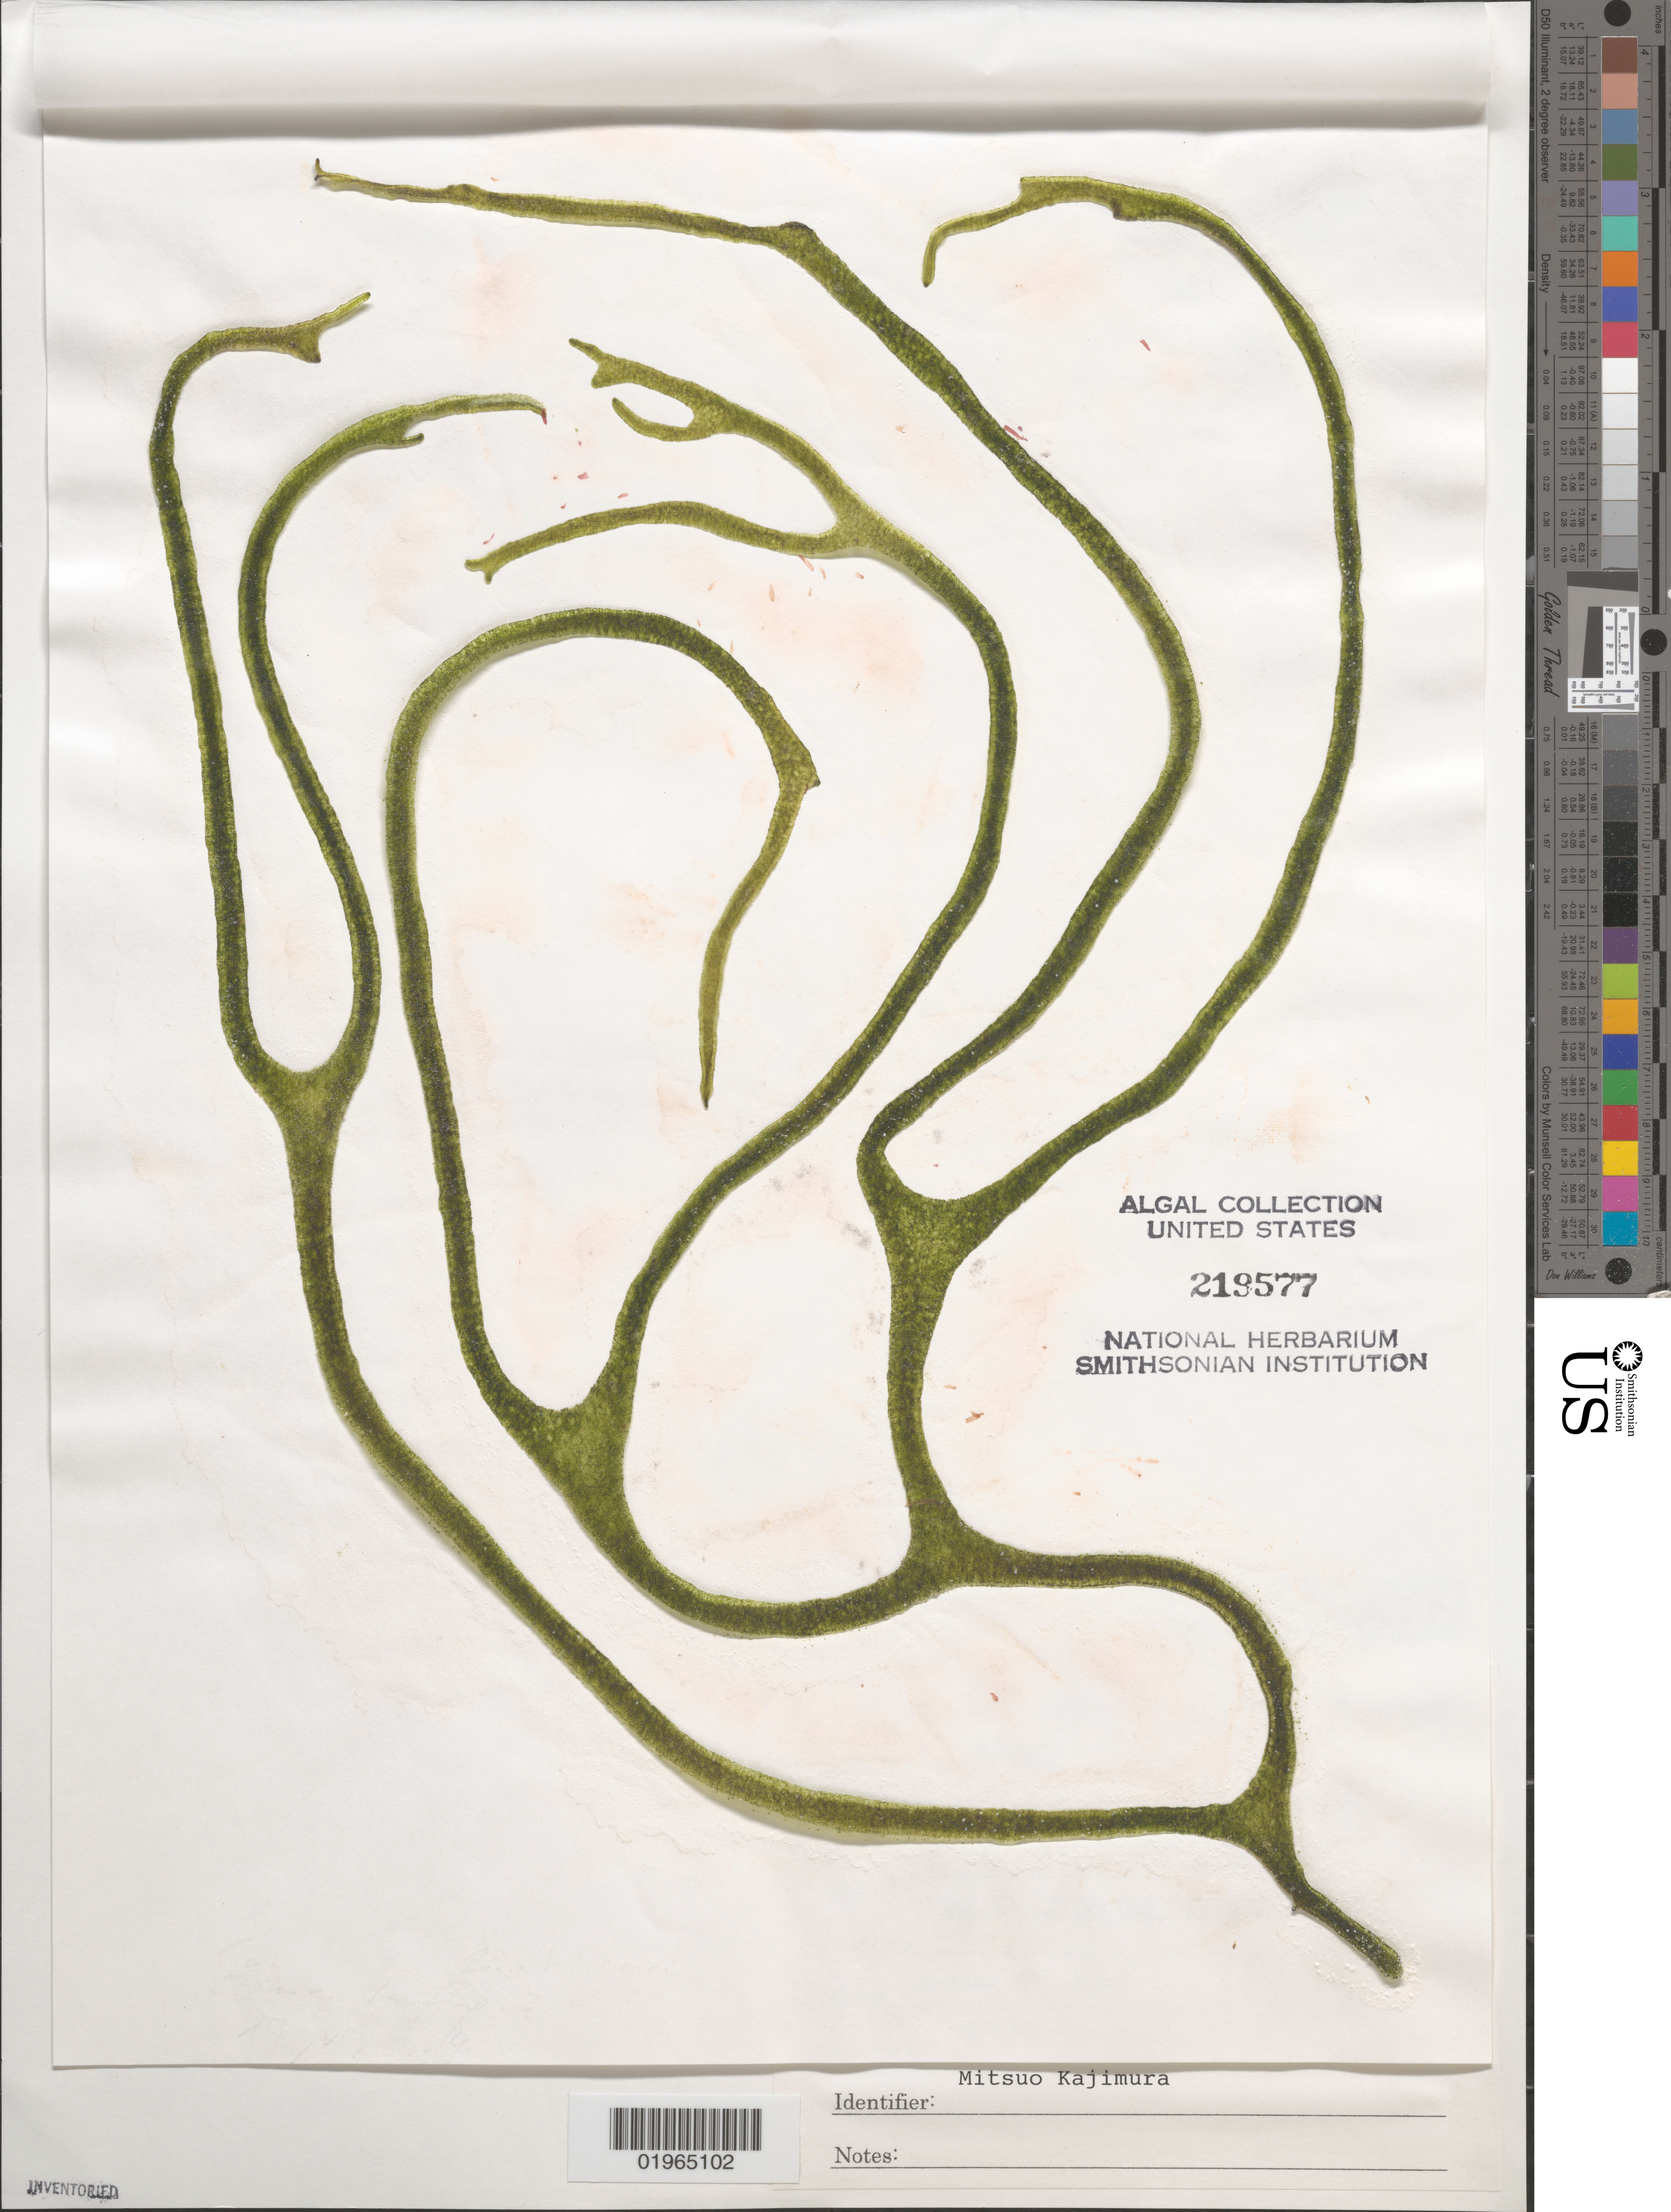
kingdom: Plantae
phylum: Chlorophyta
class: Ulvophyceae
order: Bryopsidales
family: Codiaceae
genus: Codium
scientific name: Codium cylindricum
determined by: Kajimura, Mitsuo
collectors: M. Kajimura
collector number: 3652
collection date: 2009-08-17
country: Japan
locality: Tsudo. Drifting.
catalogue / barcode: US 219577